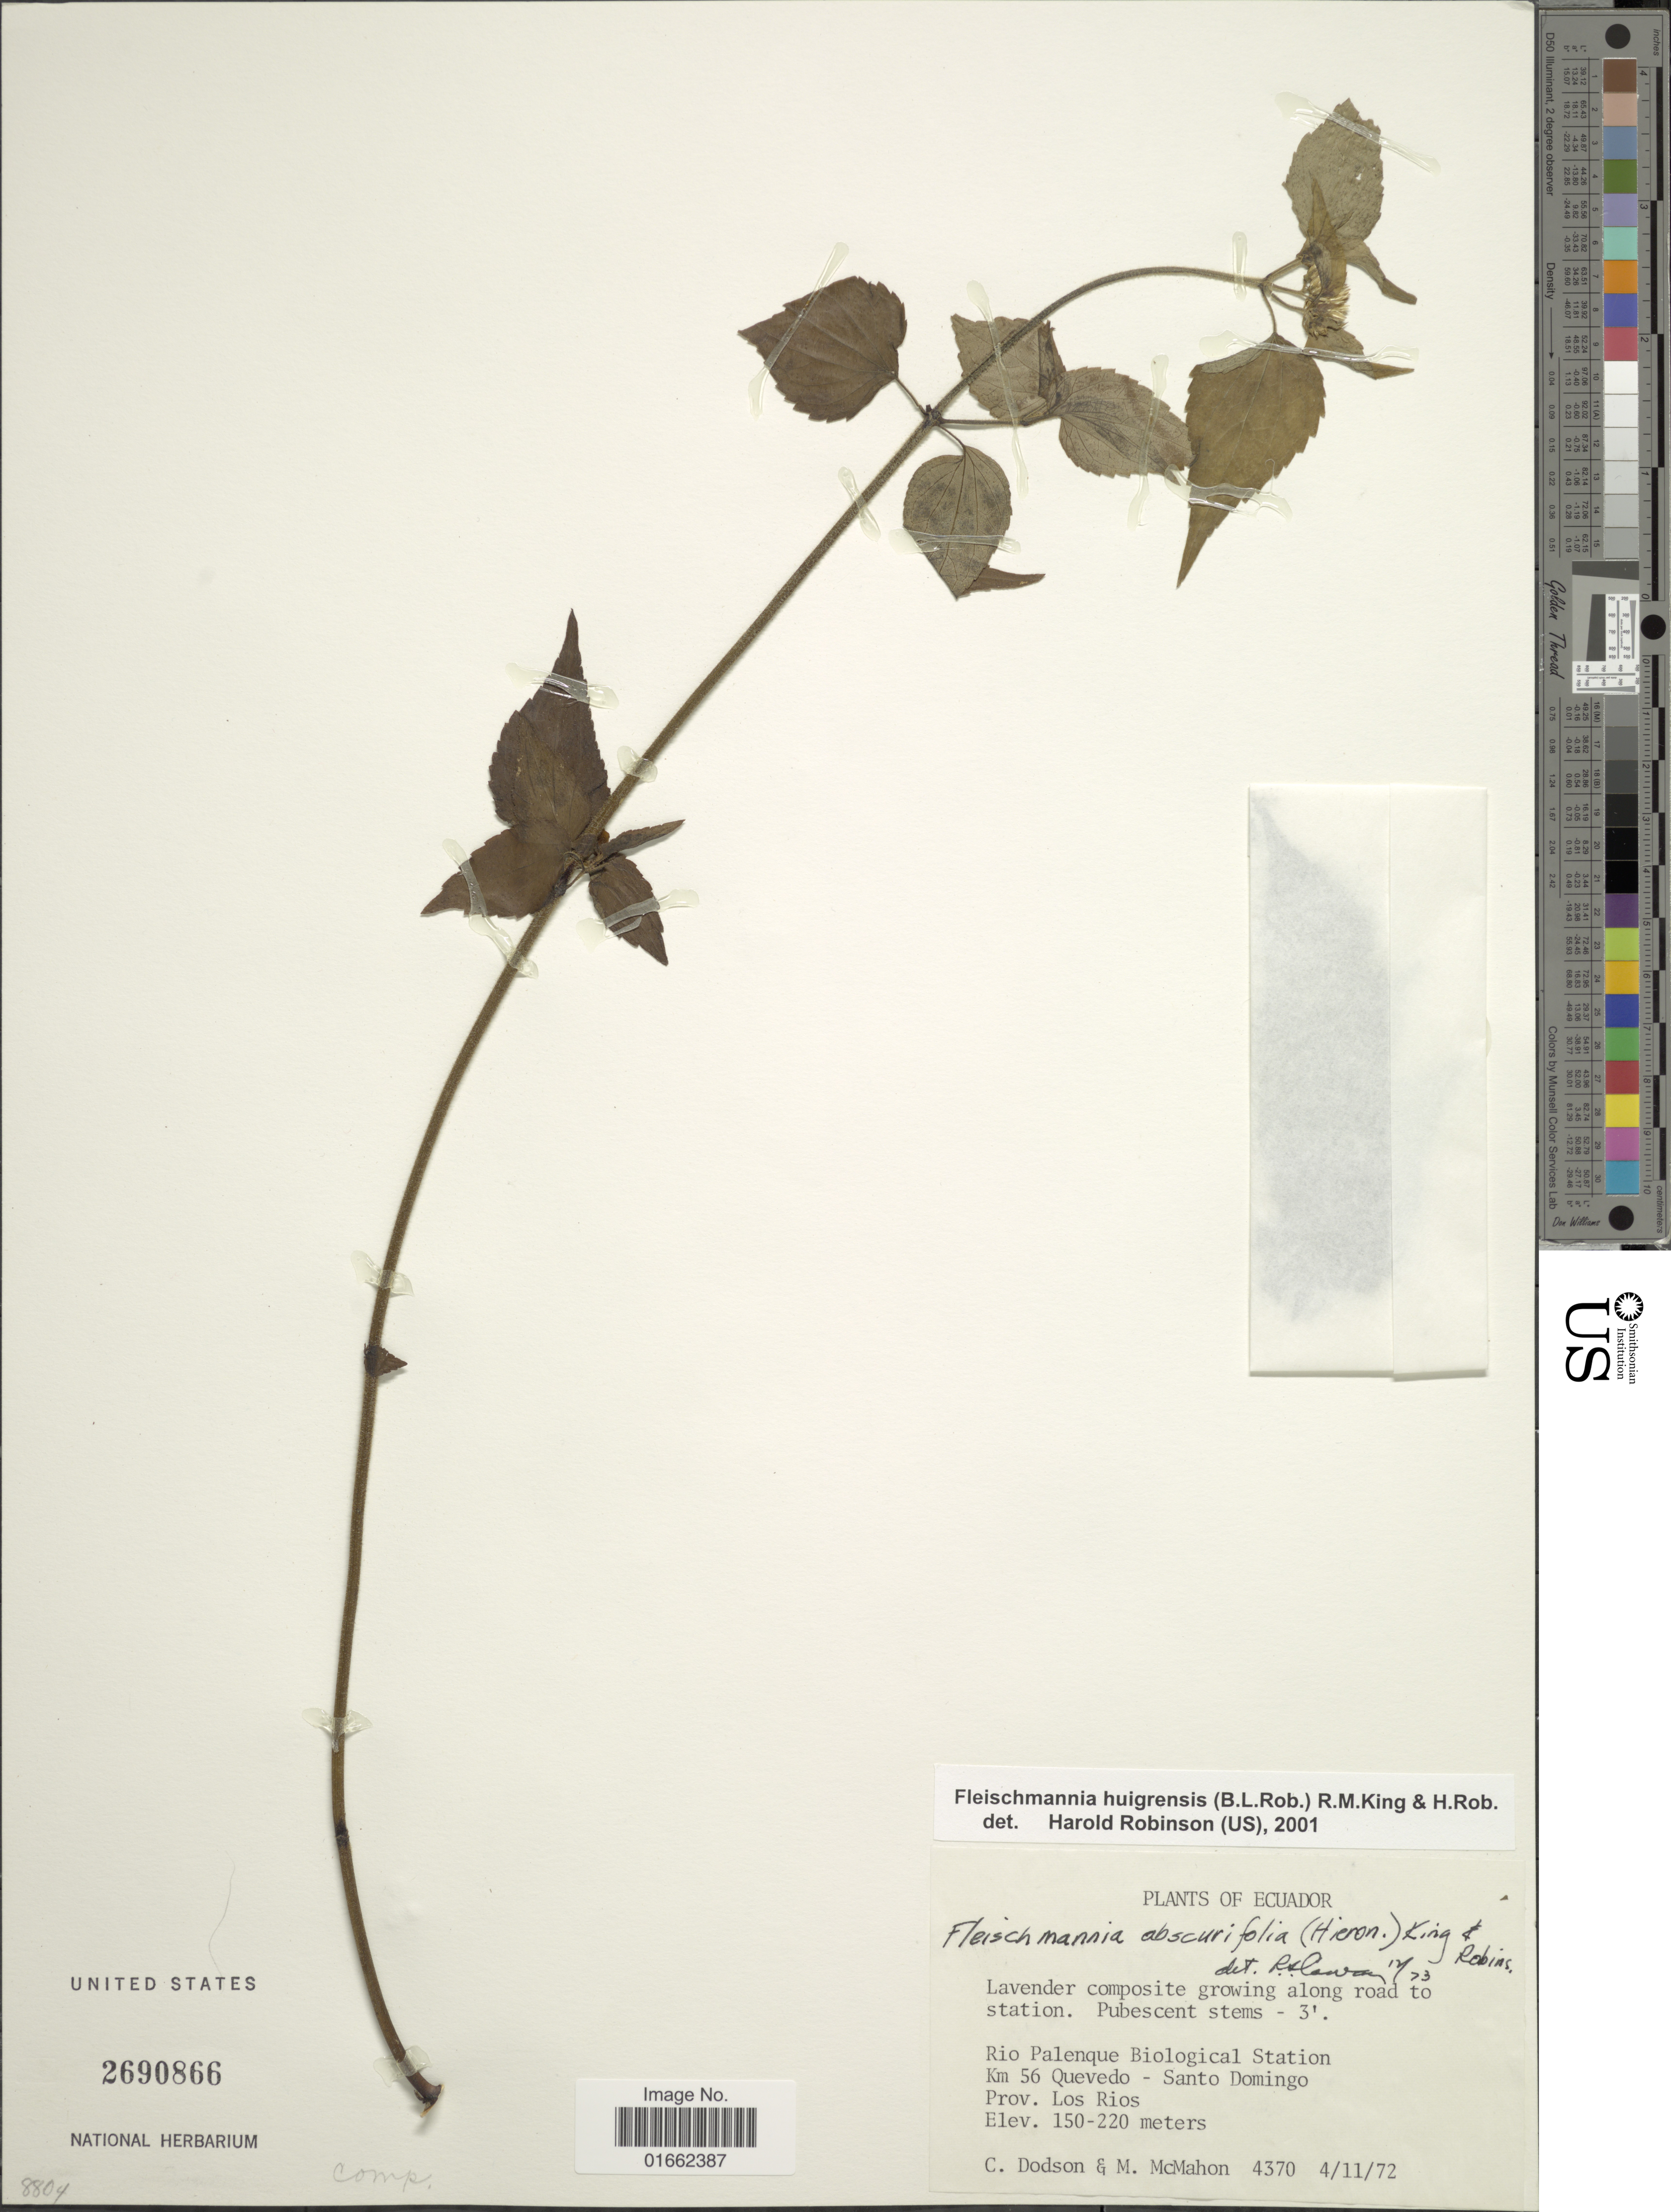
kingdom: Plantae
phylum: Tracheophyta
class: Magnoliopsida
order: Asterales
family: Asteraceae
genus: Fleischmannia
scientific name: Fleischmannia obscurifolia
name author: (Hieron.) R.M. King & H. Rob.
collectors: C. Dodson & M. McMahon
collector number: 4370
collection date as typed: Transcribed d/m/y: 4/11/72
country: Ecuador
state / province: Los Ríos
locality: Rio Palenque Biological Station. Km 56 Quevedo - Santo Domingo. Prov. Los Rios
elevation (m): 150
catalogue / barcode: US 2690866